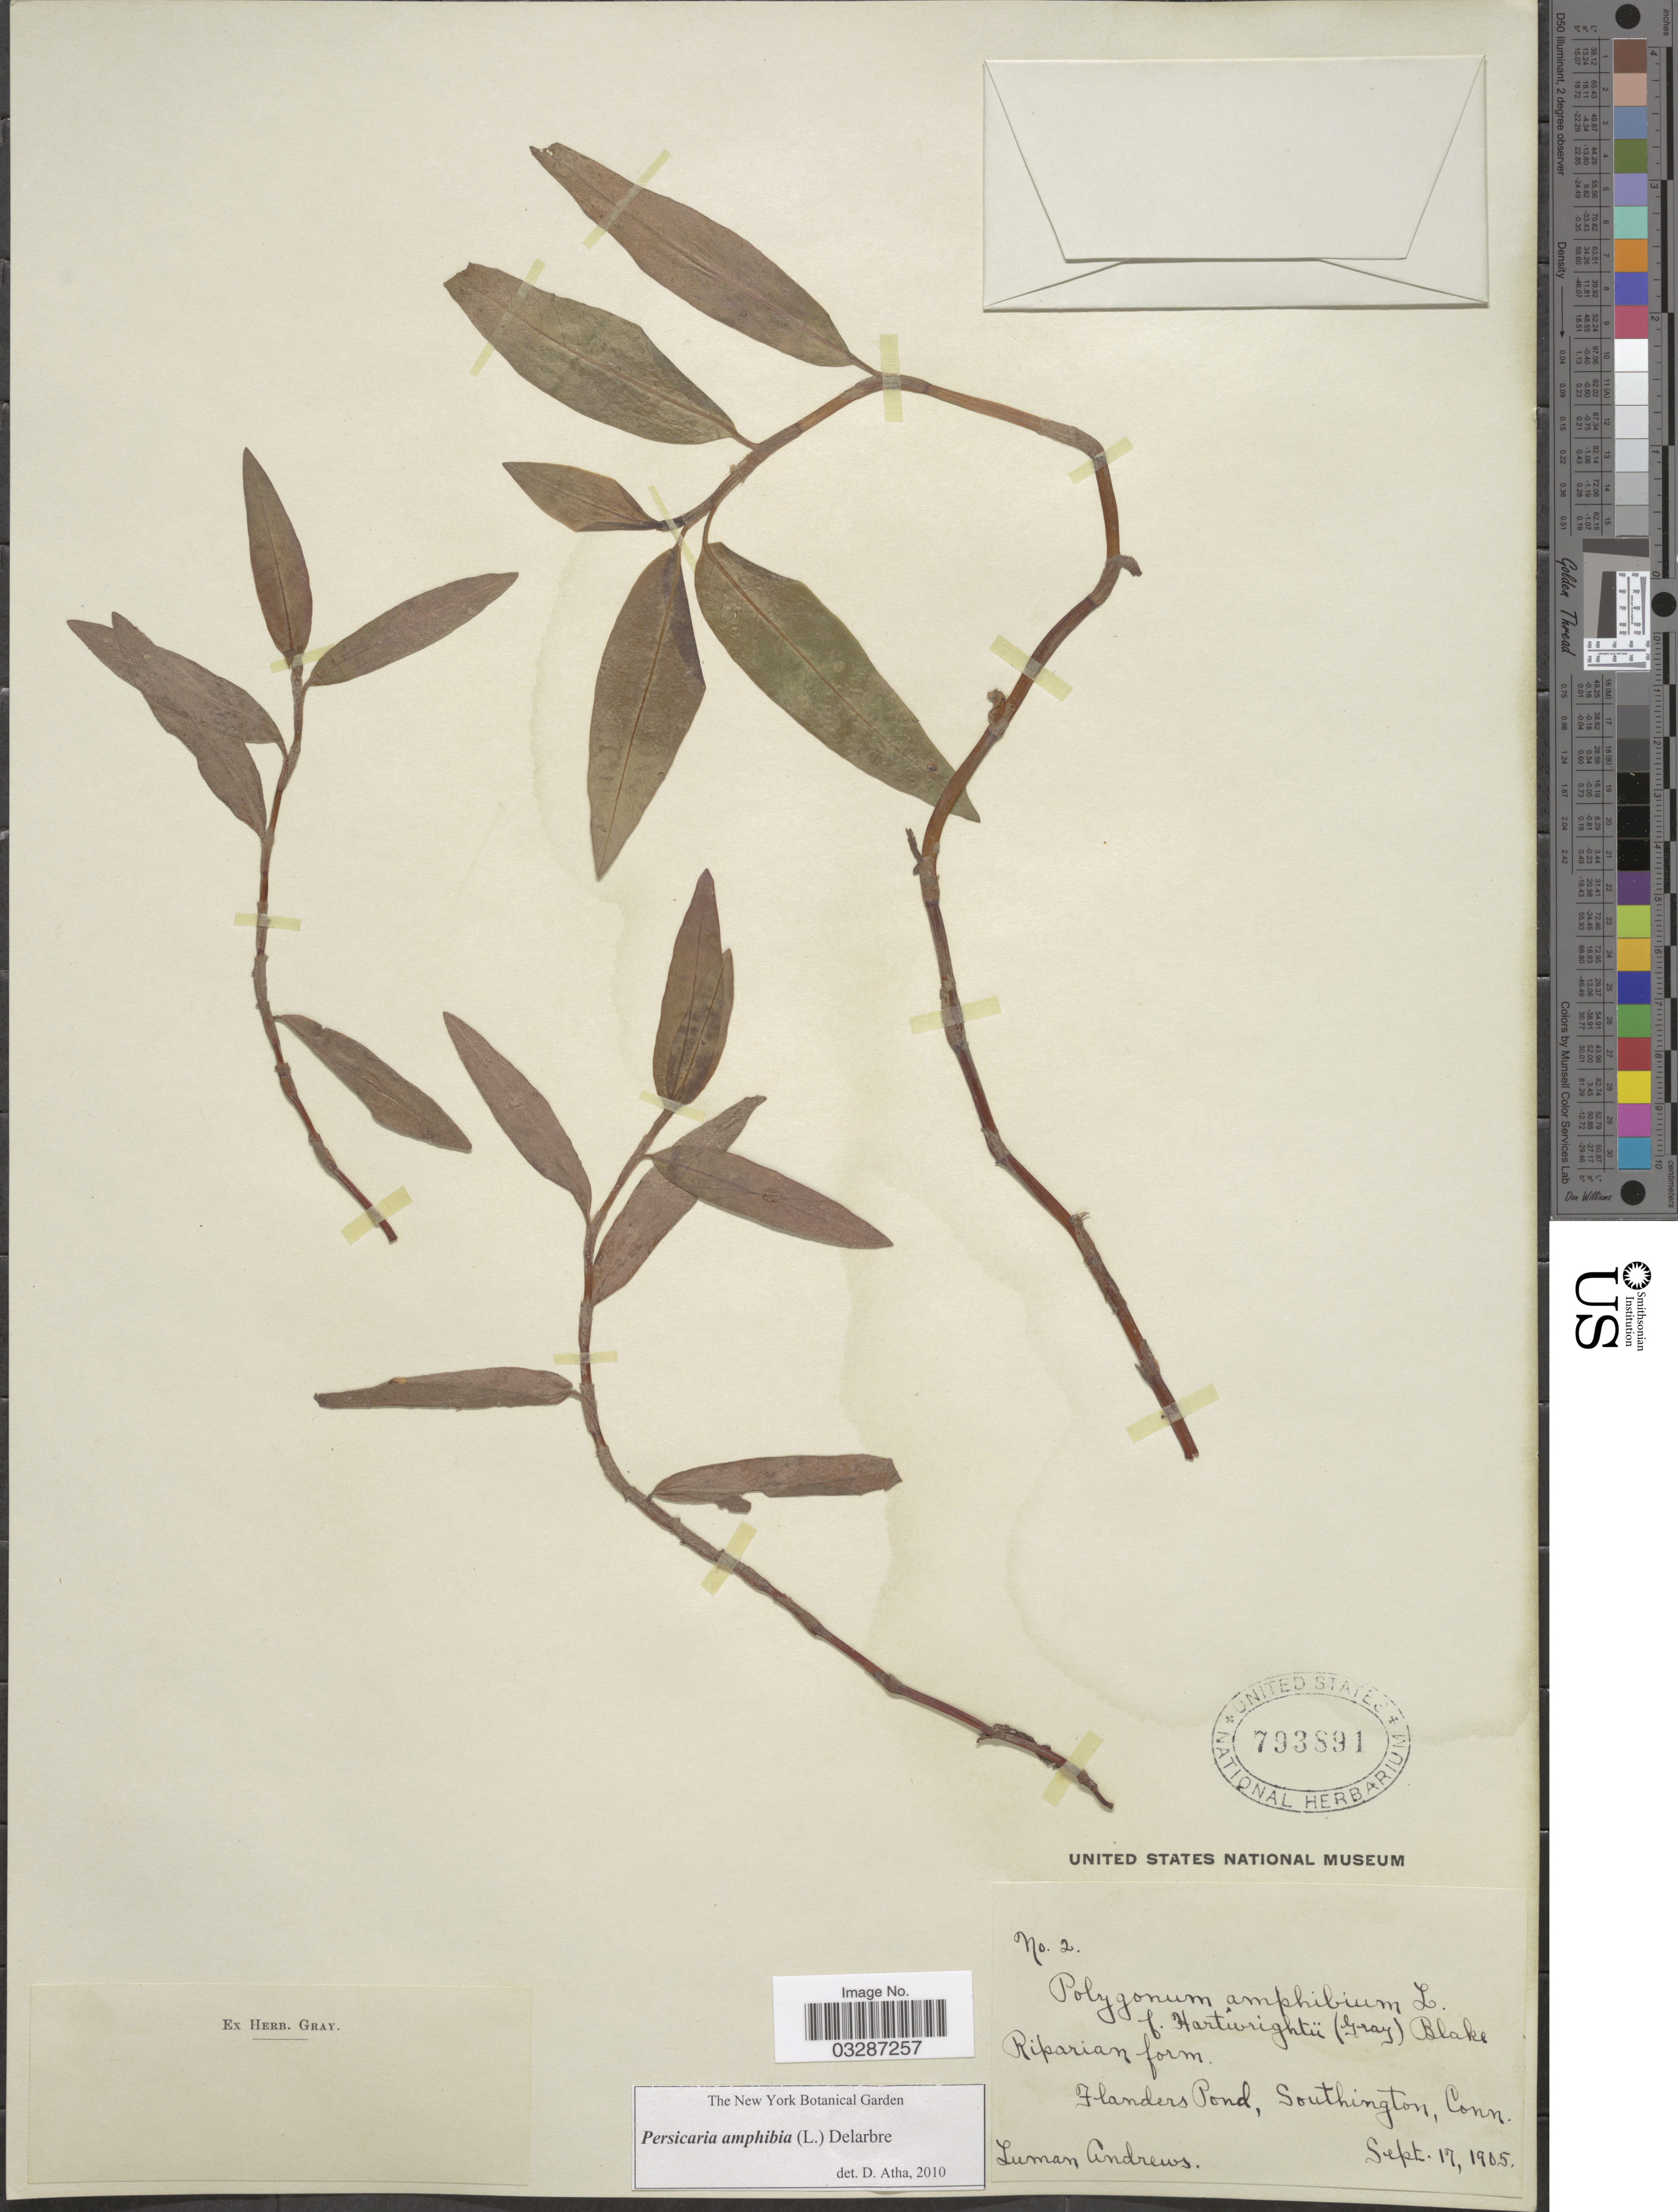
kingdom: Plantae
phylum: Tracheophyta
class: Magnoliopsida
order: Caryophyllales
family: Polygonaceae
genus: Persicaria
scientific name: Persicaria amphibia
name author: (L.) Delarbre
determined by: Atha, D. E.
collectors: L. Andrews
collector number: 2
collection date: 1905-09-17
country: United States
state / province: Connecticut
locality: Flanders Pond, Southington.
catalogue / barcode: US 793891